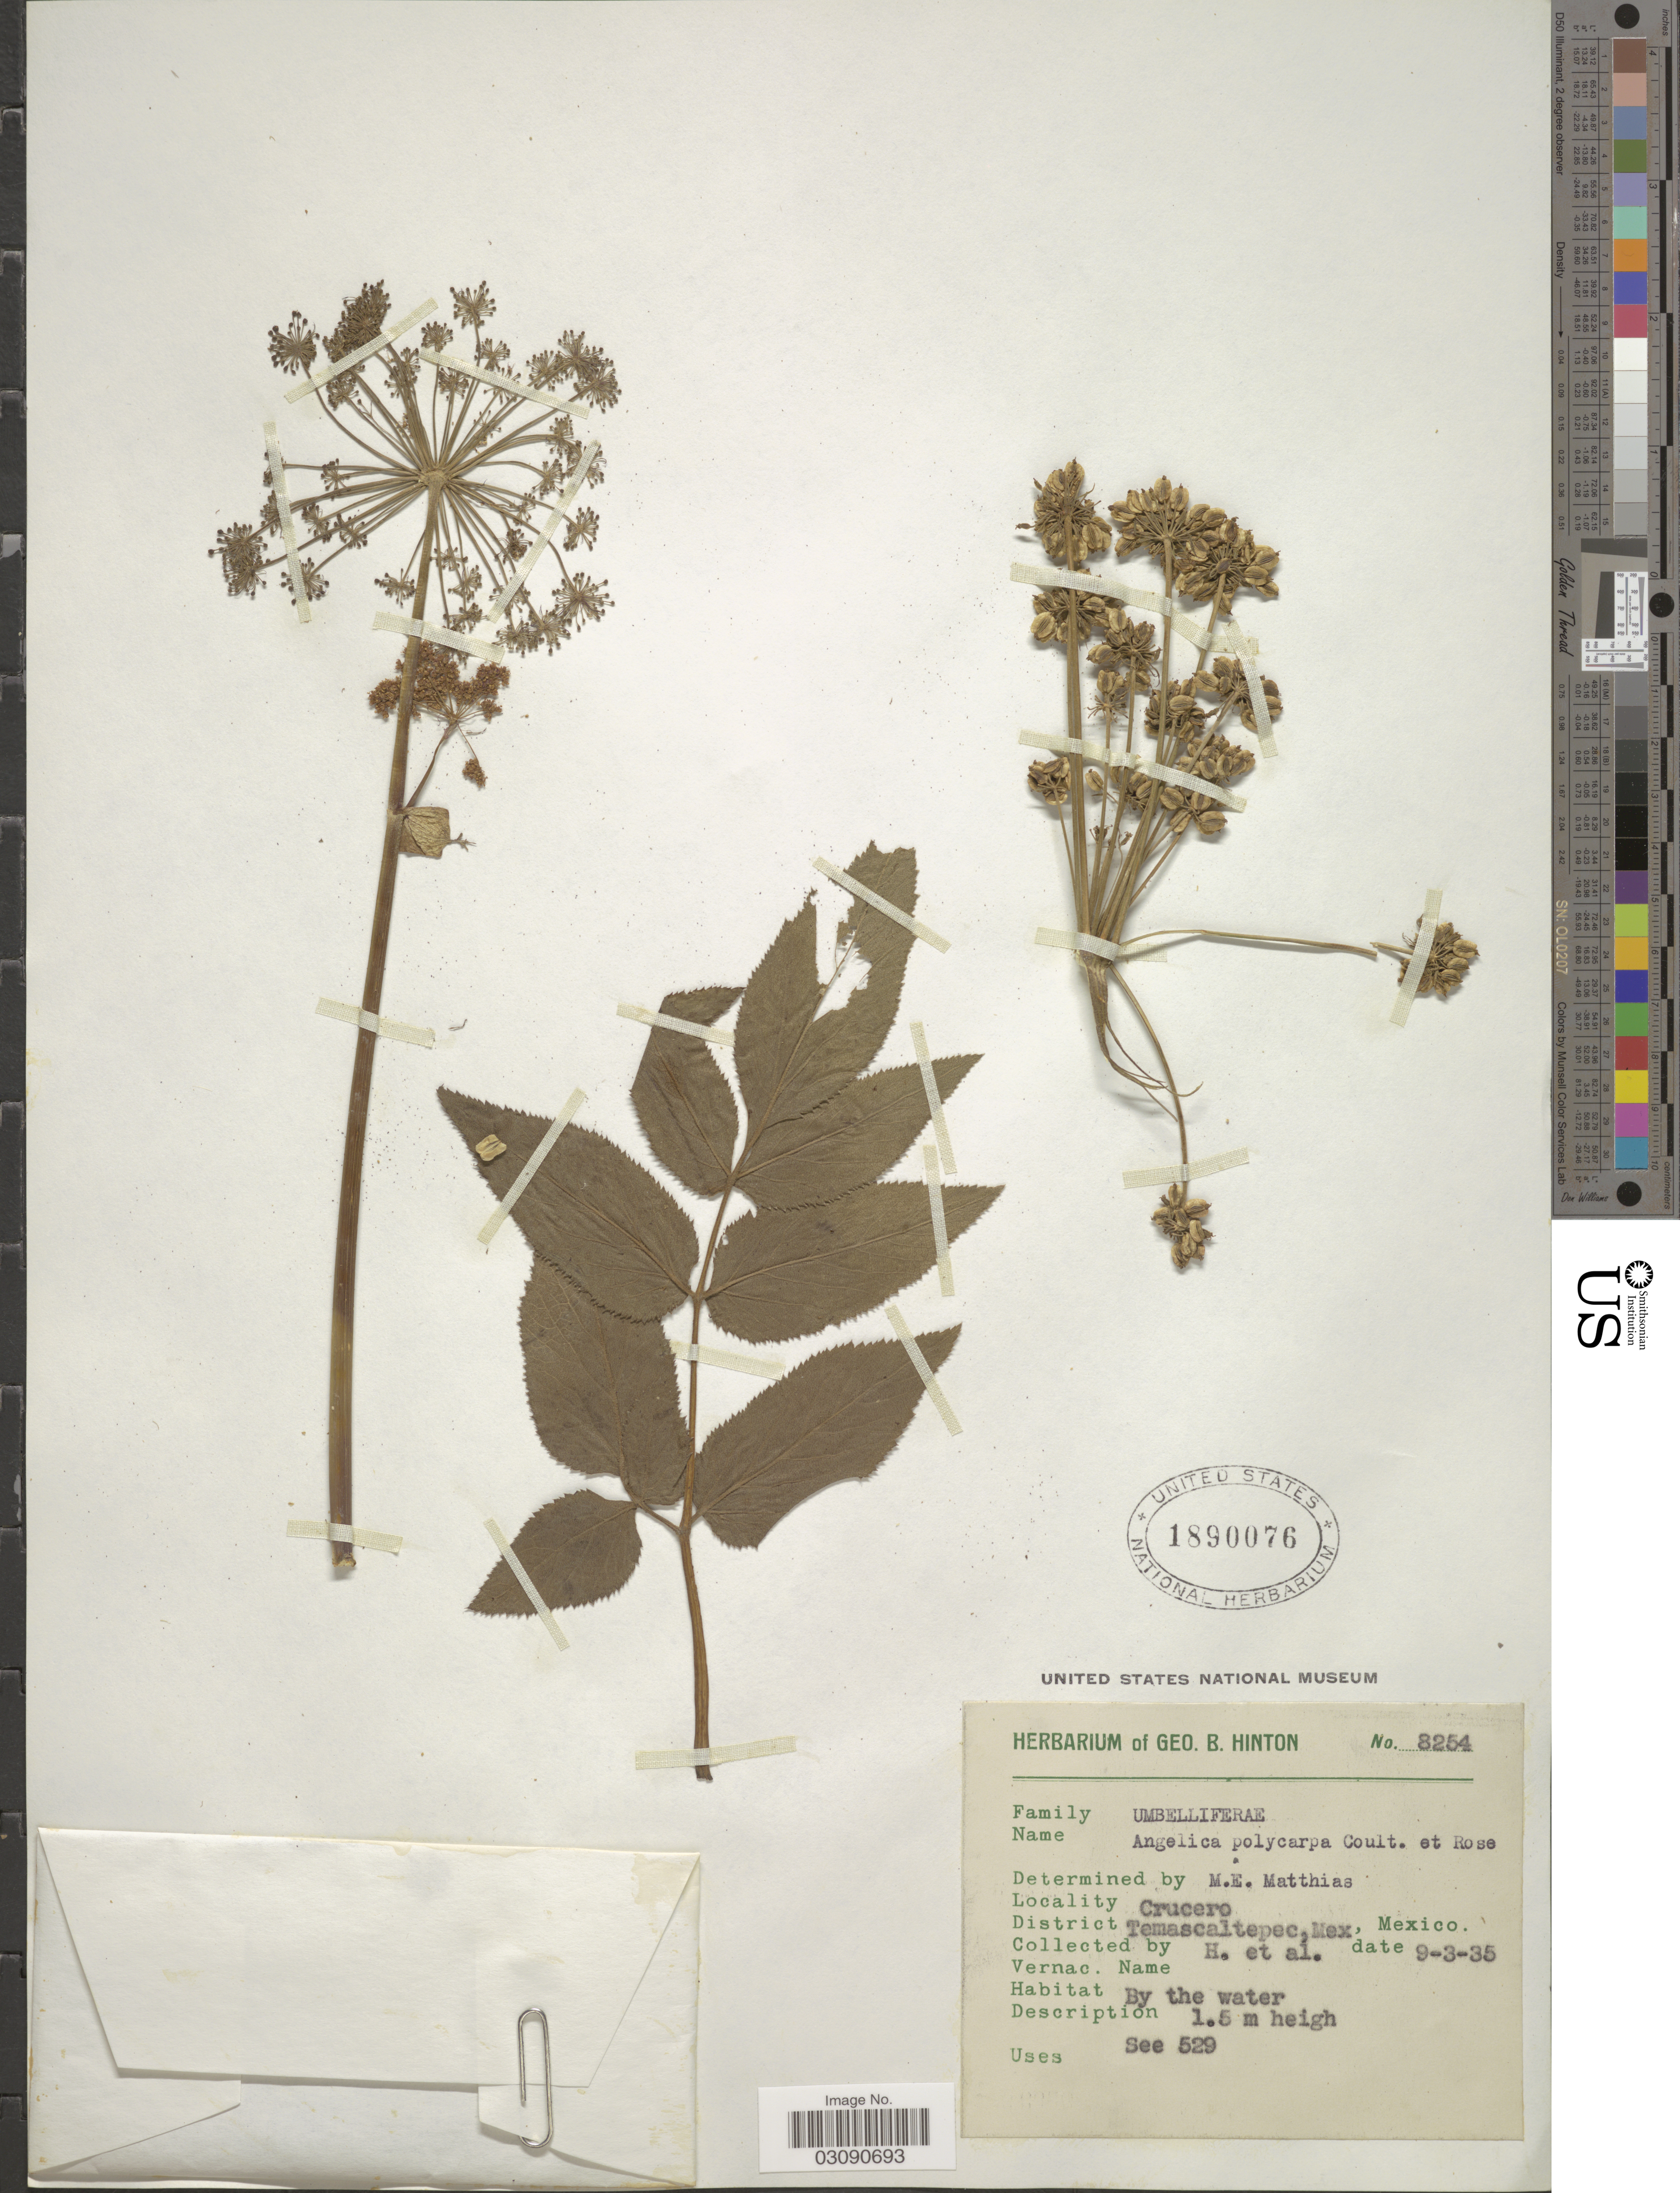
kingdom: Plantae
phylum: Tracheophyta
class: Magnoliopsida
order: Apiales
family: Apiaceae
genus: Angelica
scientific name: Angelica polycarpa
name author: J.M. Coult. & Rose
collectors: G. B. Hinton & et al.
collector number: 8254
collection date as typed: Transcribed d/m/y: 9/3/35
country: Mexico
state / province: México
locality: Crucero, District Temascaltepec, Mex., Mexico.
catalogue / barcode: US 1890076